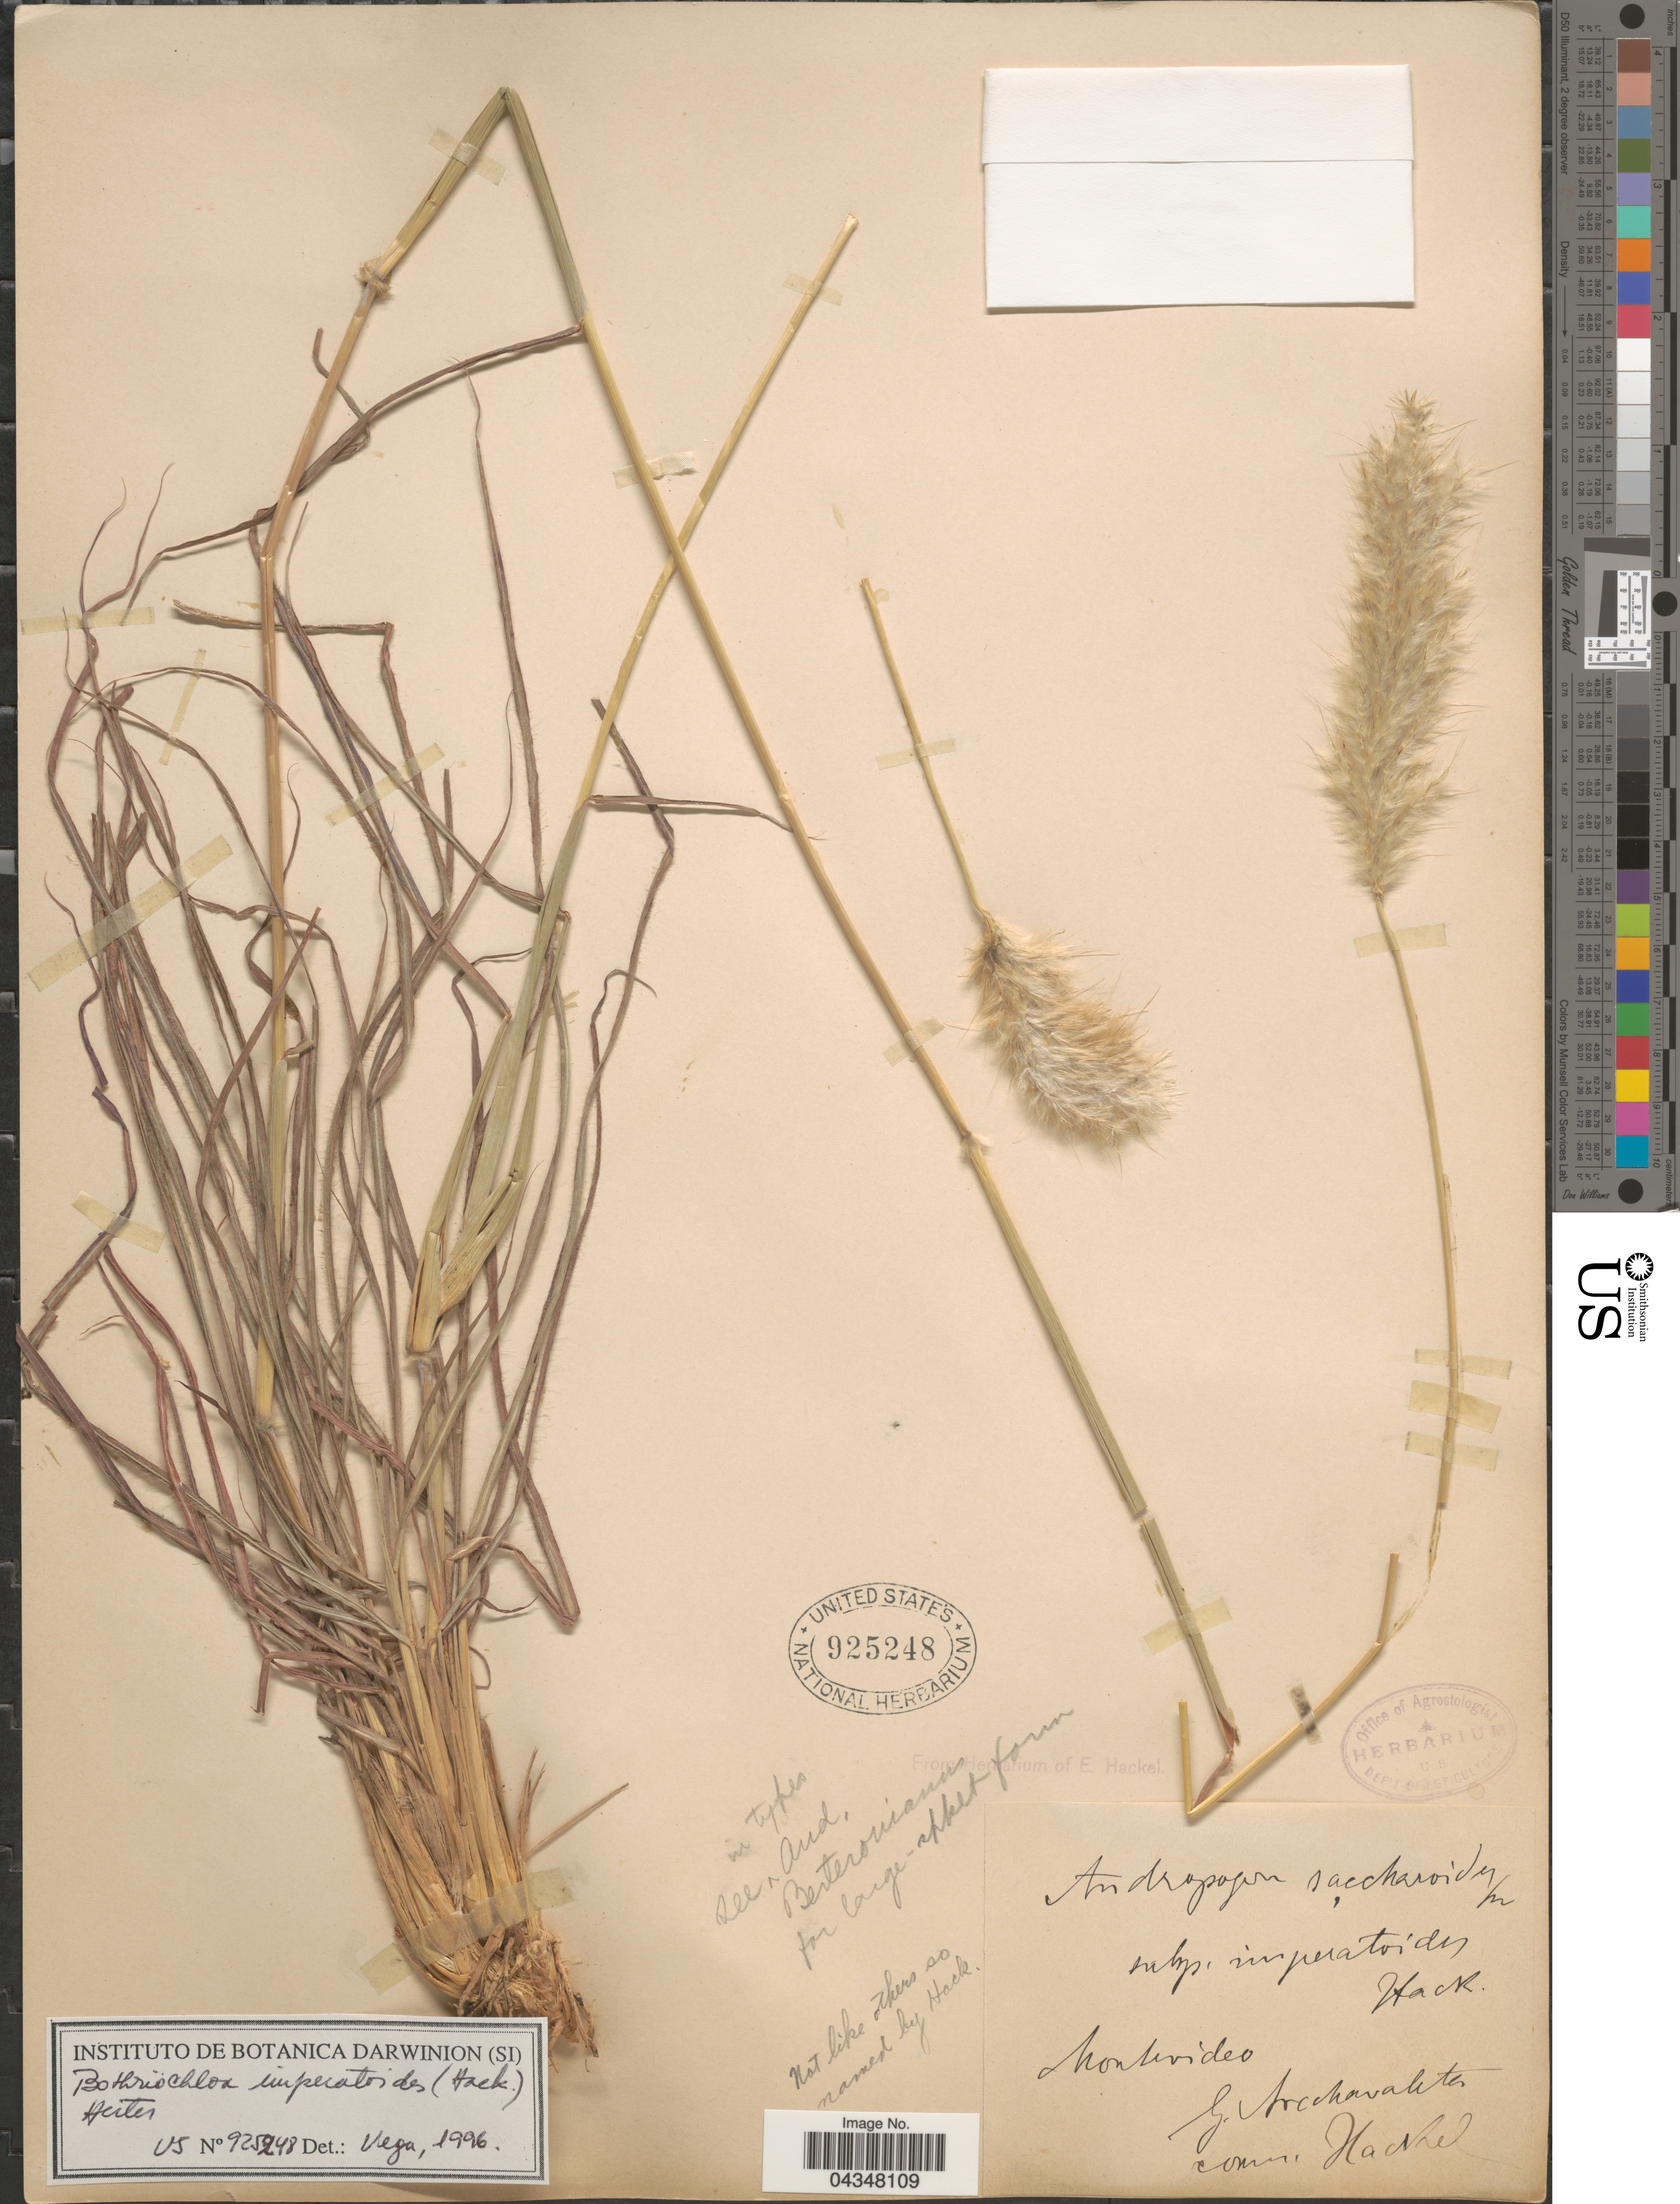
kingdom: Plantae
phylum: Tracheophyta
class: Liliopsida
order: Poales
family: Poaceae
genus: Bothriochloa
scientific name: Bothriochloa imperatoides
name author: (Hack.) Herter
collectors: J. Arechavaleta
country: Uruguay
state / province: Montevideo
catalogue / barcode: US 925248